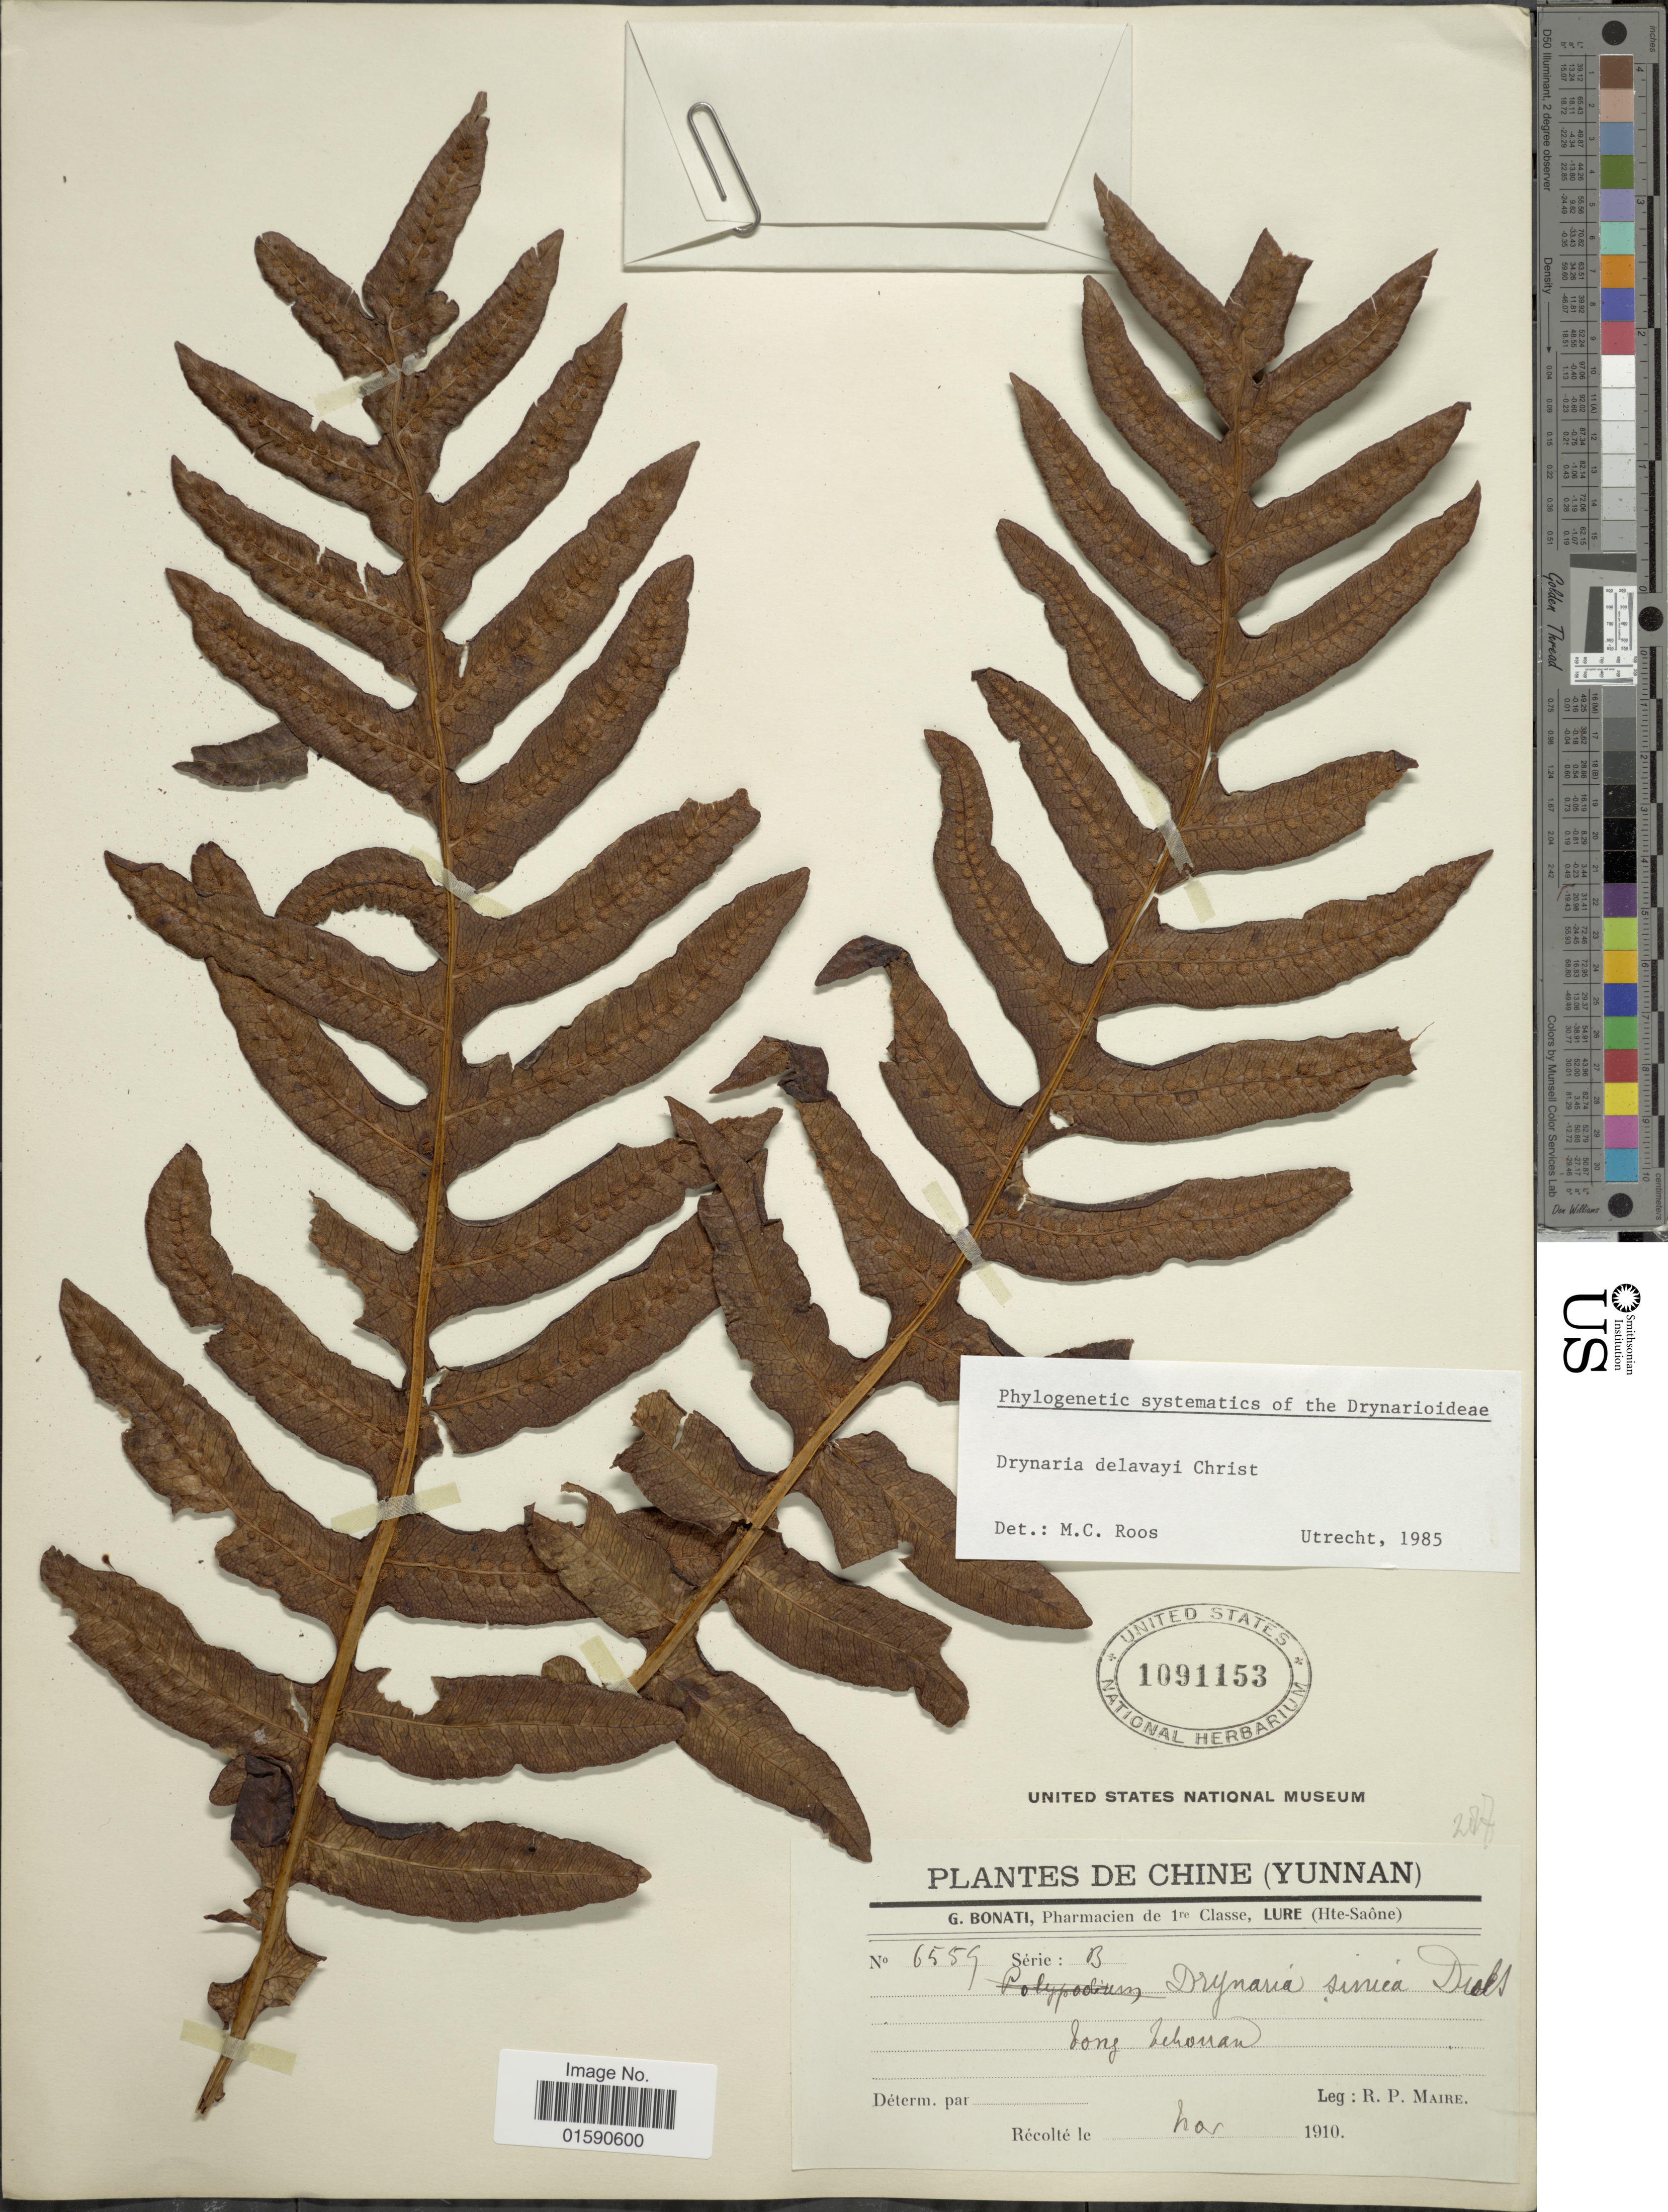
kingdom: Plantae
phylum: Tracheophyta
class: Polypodiopsida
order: Polypodiales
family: Polypodiaceae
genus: Drynaria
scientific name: Drynaria delavayi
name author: Christ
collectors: R.-P. Maire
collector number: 6559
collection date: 1910-11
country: China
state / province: Yunnan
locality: Boni Behonan [interpreted]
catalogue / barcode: US 1091153